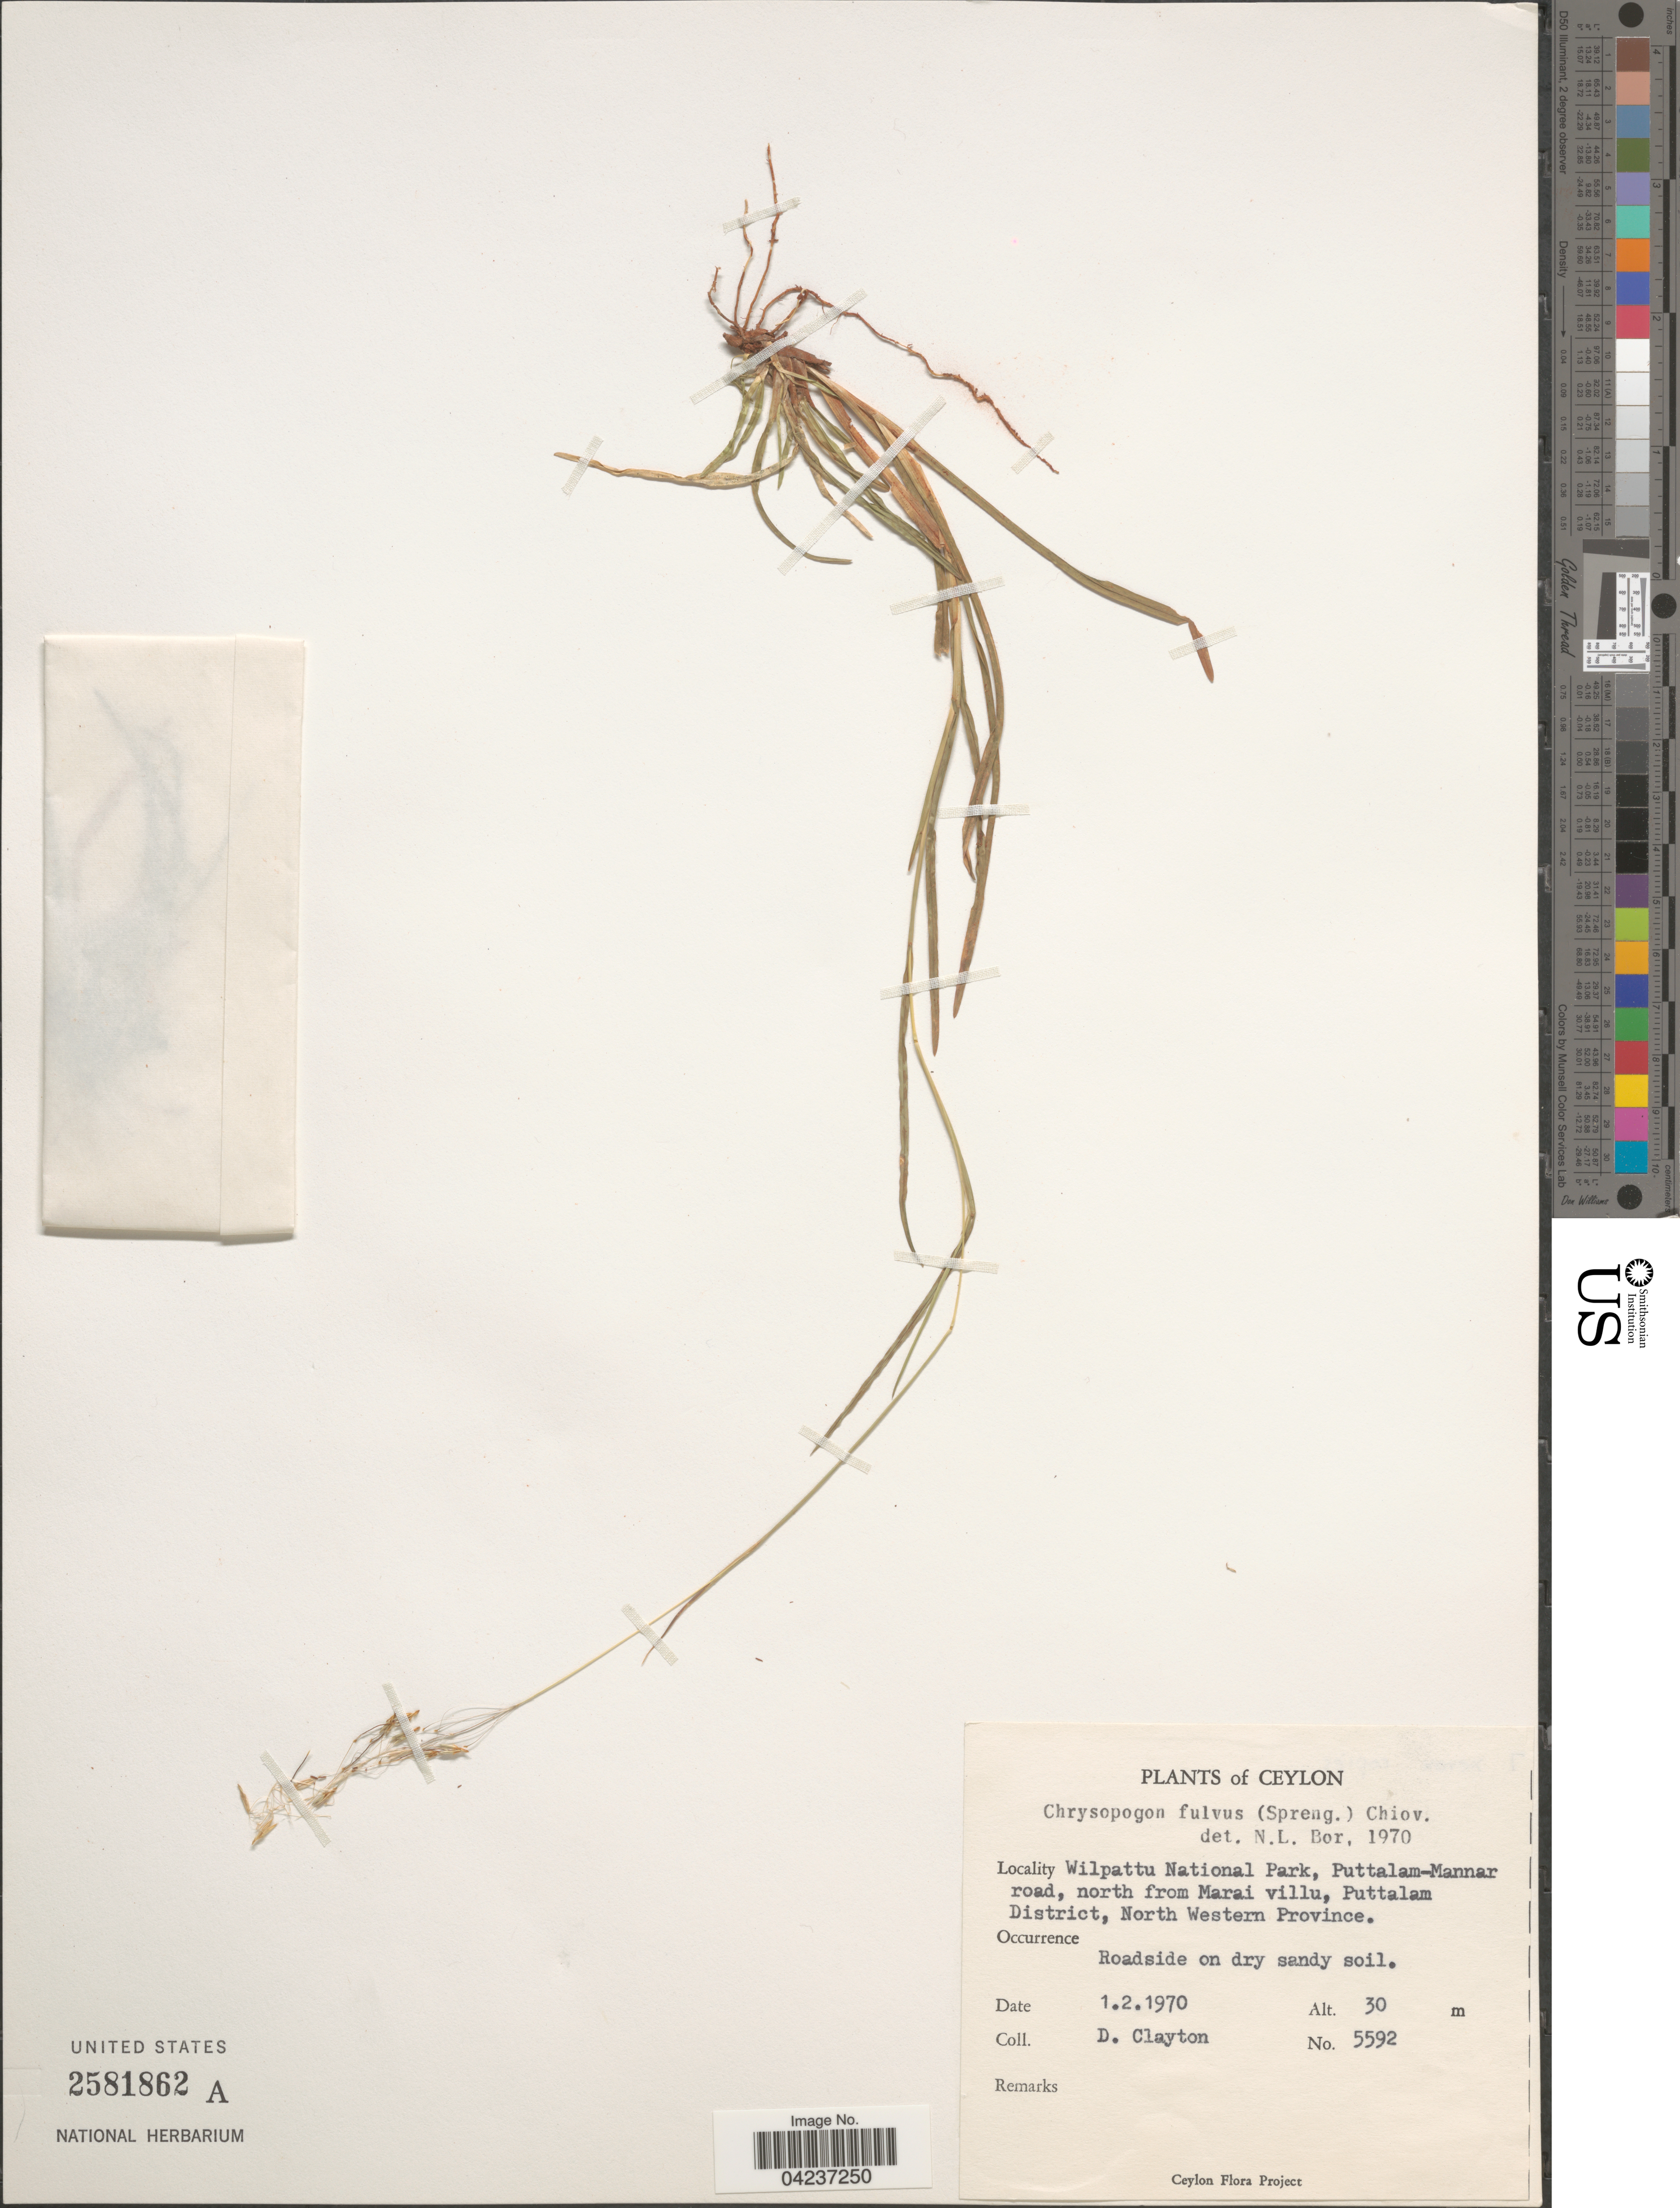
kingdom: Plantae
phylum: Tracheophyta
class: Liliopsida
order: Poales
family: Poaceae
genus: Chrysopogon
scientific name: Chrysopogon gryllus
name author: (L.) Trin.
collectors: D. Clayton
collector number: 5592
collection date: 1970-02-01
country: Sri Lanka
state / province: North Western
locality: Ceylon. Wilpattu National Park, Puttalam-Mannar road, north from Marai villu, Puttalam District. Roadside on dry sandy soil.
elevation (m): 30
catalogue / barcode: US 2581862A